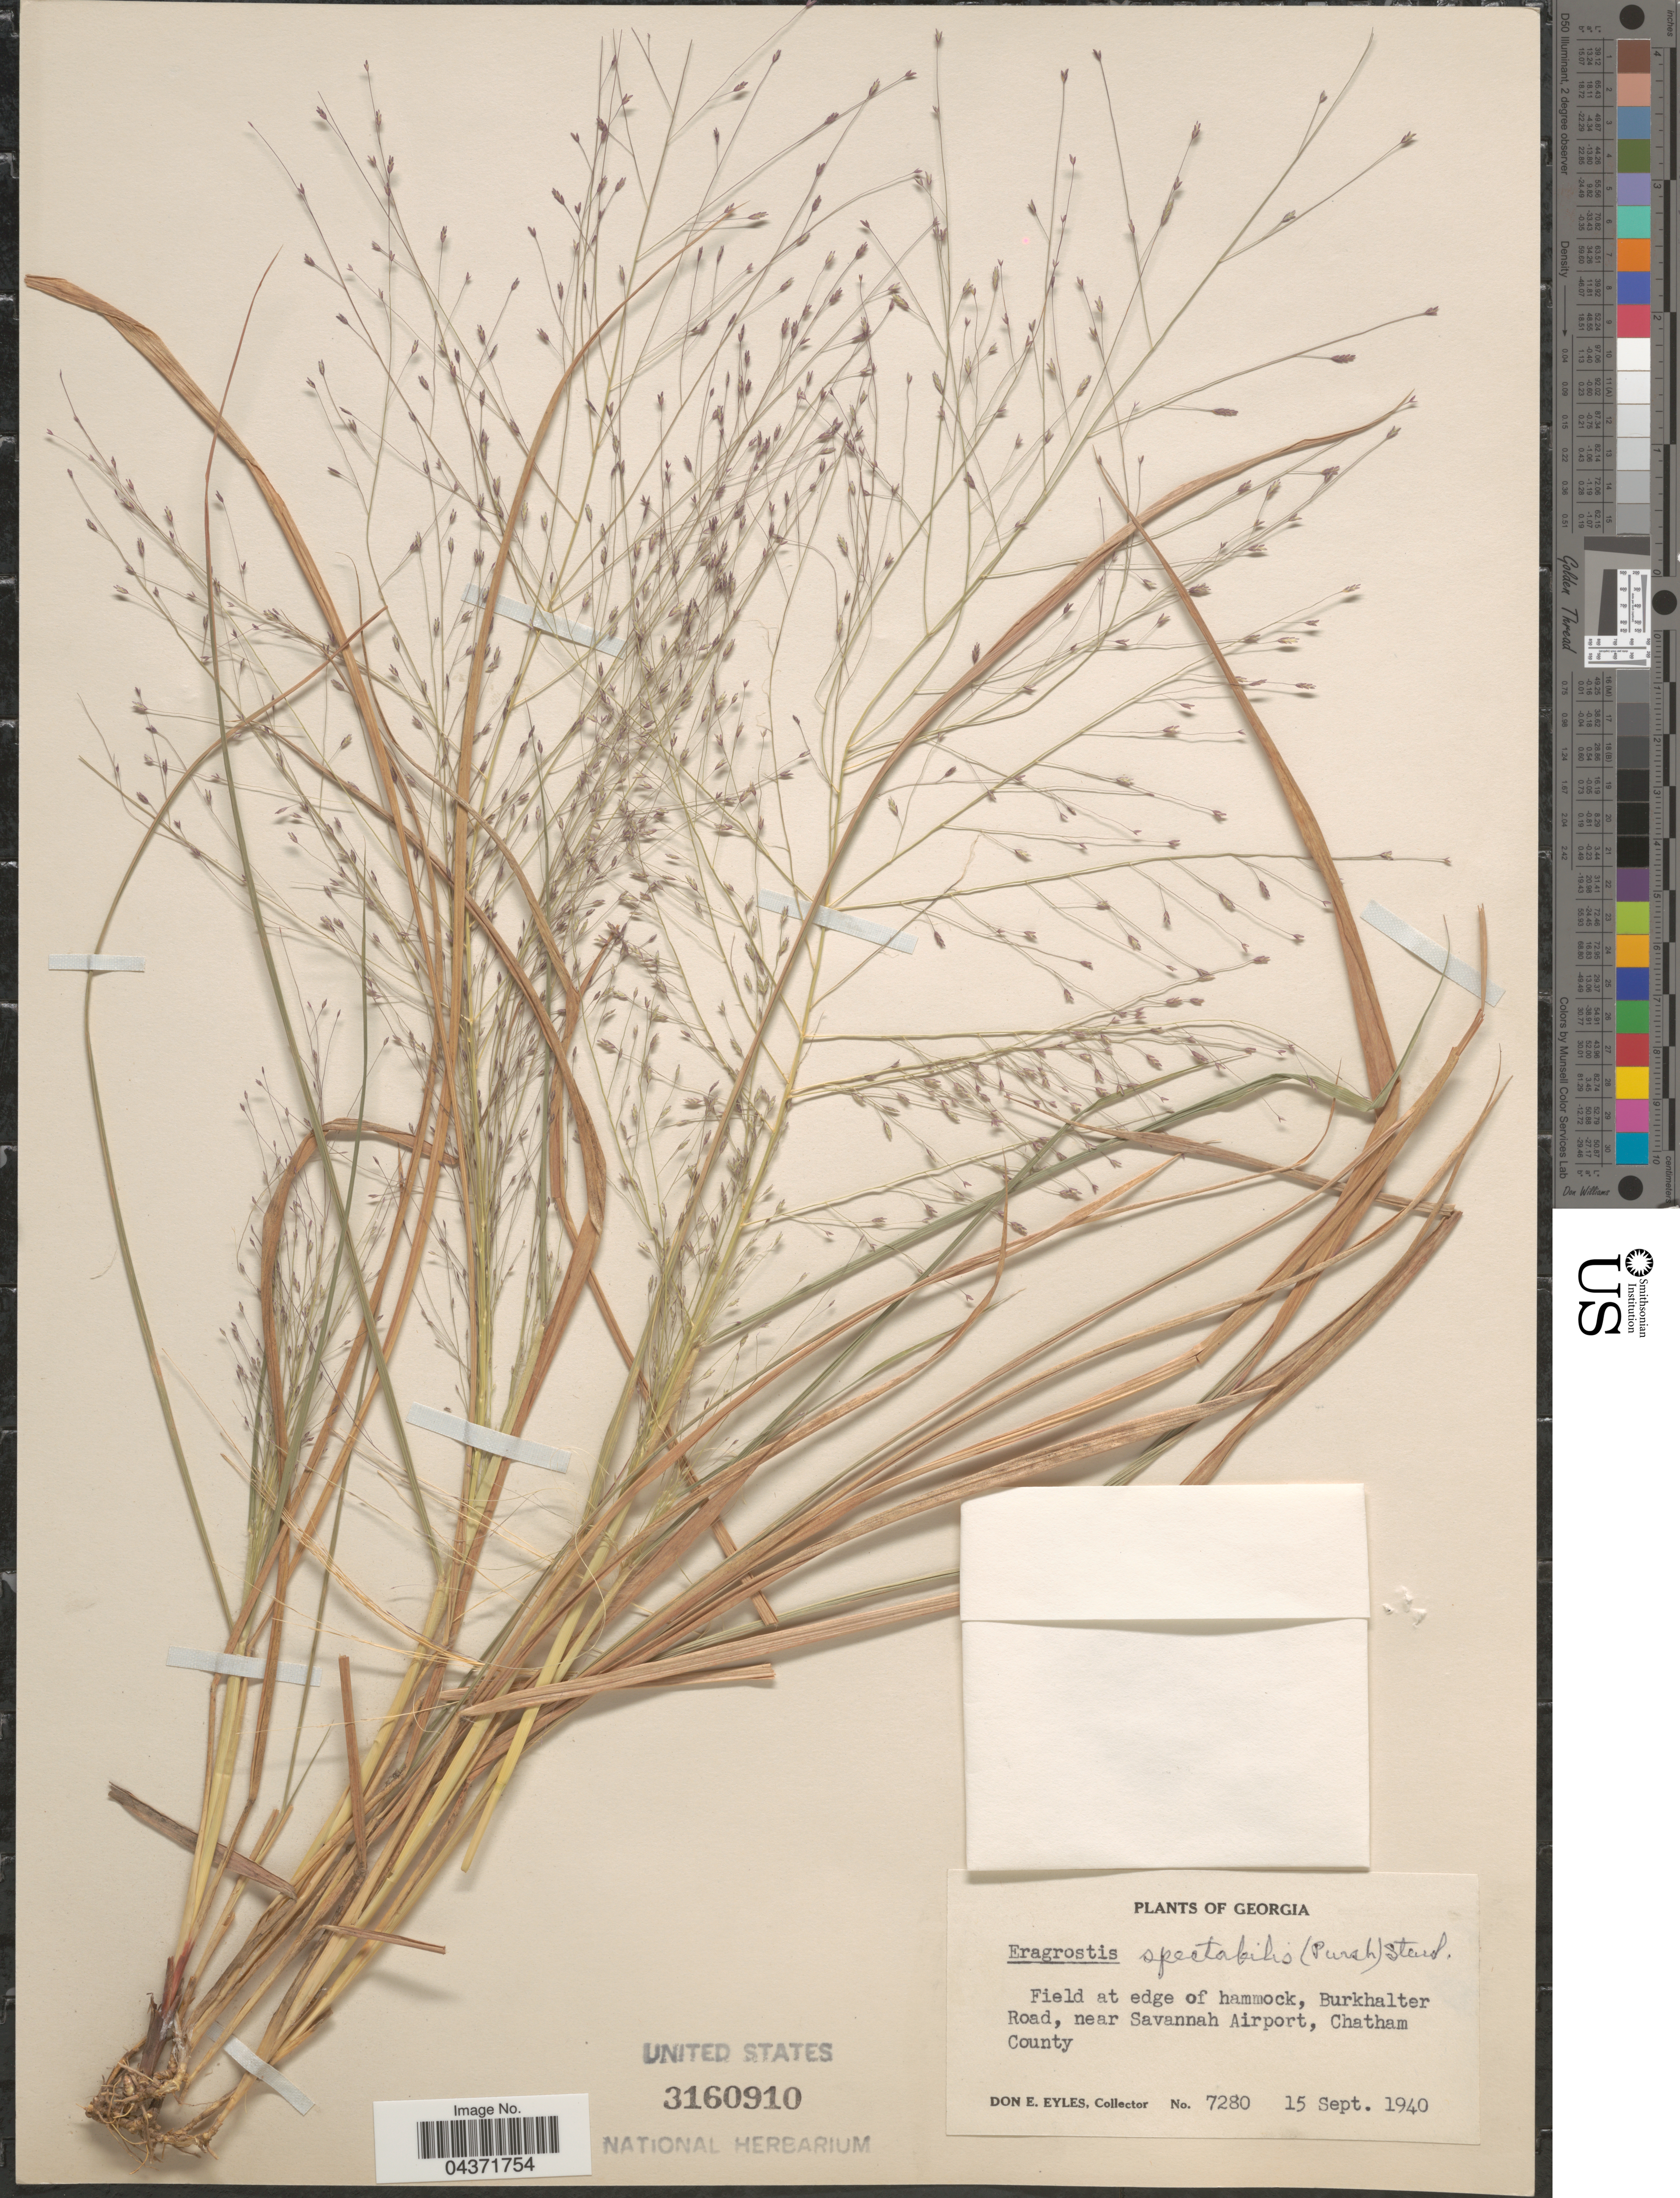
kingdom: Plantae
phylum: Tracheophyta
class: Liliopsida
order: Poales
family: Poaceae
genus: Eragrostis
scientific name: Eragrostis spectabilis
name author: (Pursh) Steud.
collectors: D. Eyles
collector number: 7280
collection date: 1940-09-15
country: United States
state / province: Georgia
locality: Field at edge of hammock, Burkhalter Road, near Savannah Airport, Chatham County.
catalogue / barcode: US 3160910